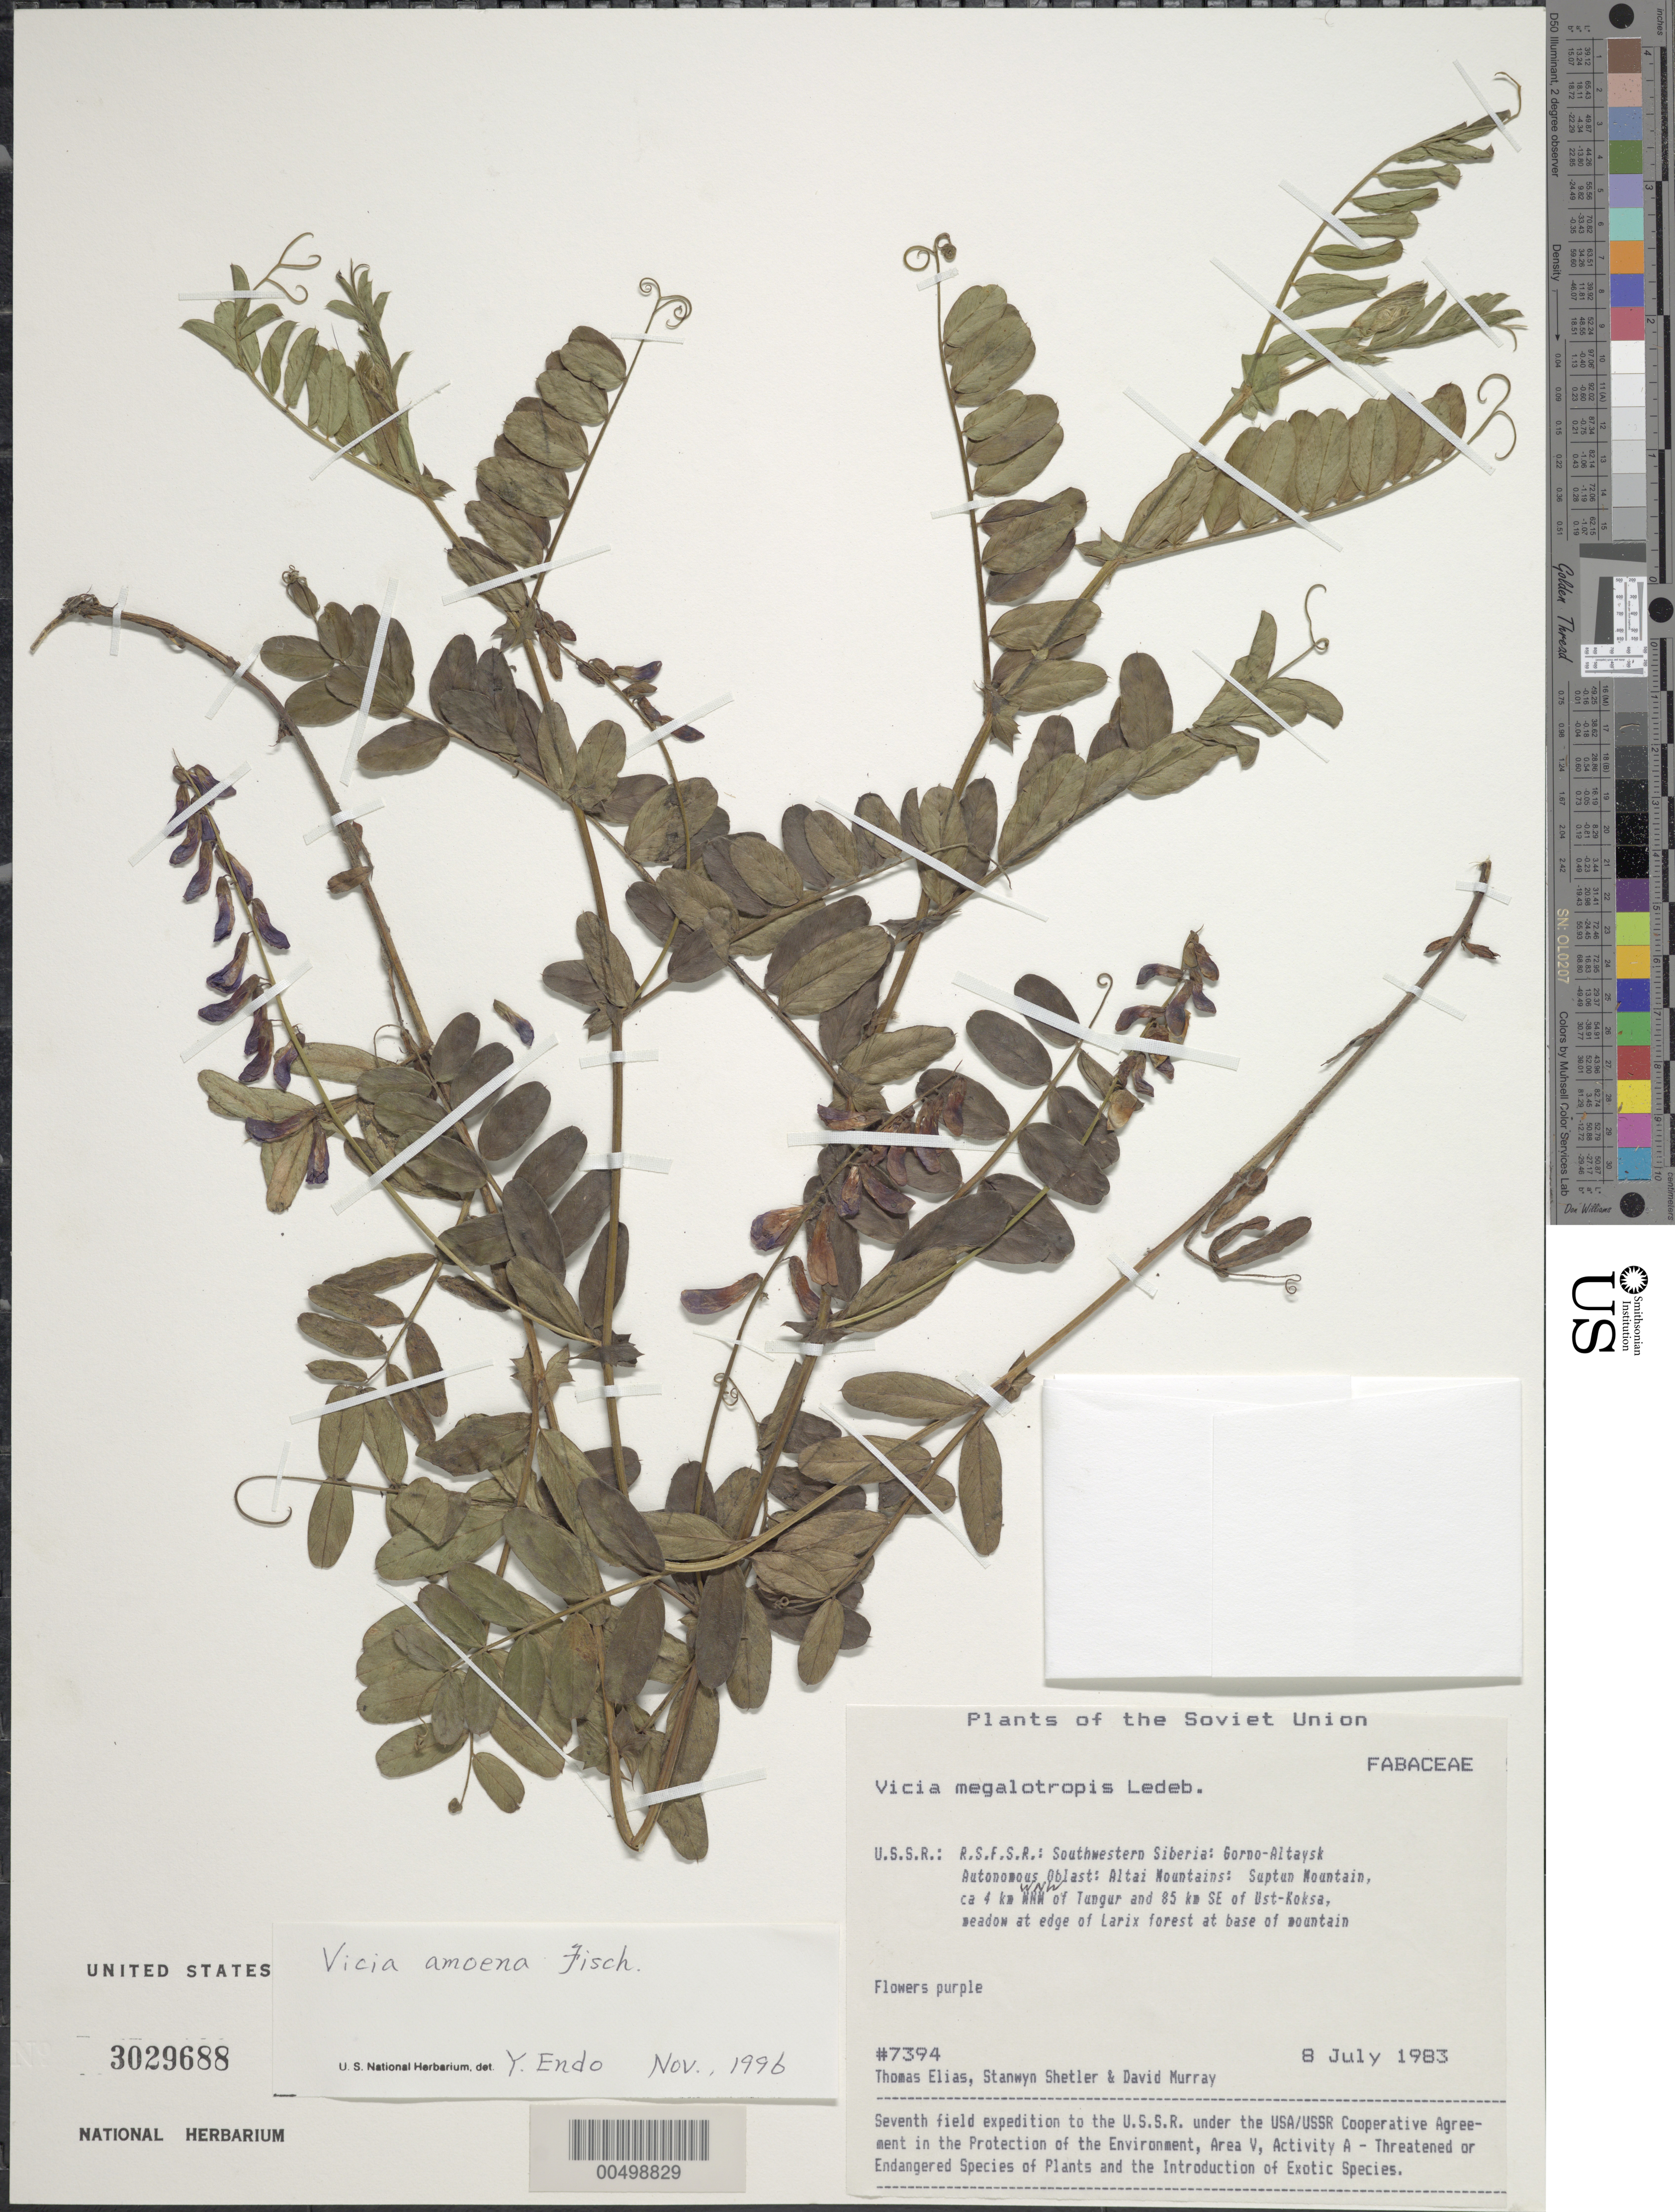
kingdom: Plantae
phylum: Tracheophyta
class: Magnoliopsida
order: Fabales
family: Fabaceae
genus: Vicia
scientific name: Vicia amoena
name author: Fisch. ex Ser.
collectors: T. Elias, S. Shetler & D. F. Murray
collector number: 7394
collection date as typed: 08 Jul 1983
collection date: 1983-07-08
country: Russian Federation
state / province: Altai Republic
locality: Altai Mountains, Suptun Mountain, ca. 4 km WNW of Tungur and 85 km SE of Ust-Koksa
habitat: meadow at edge of Larix forest at base of mountain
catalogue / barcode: US 3029688